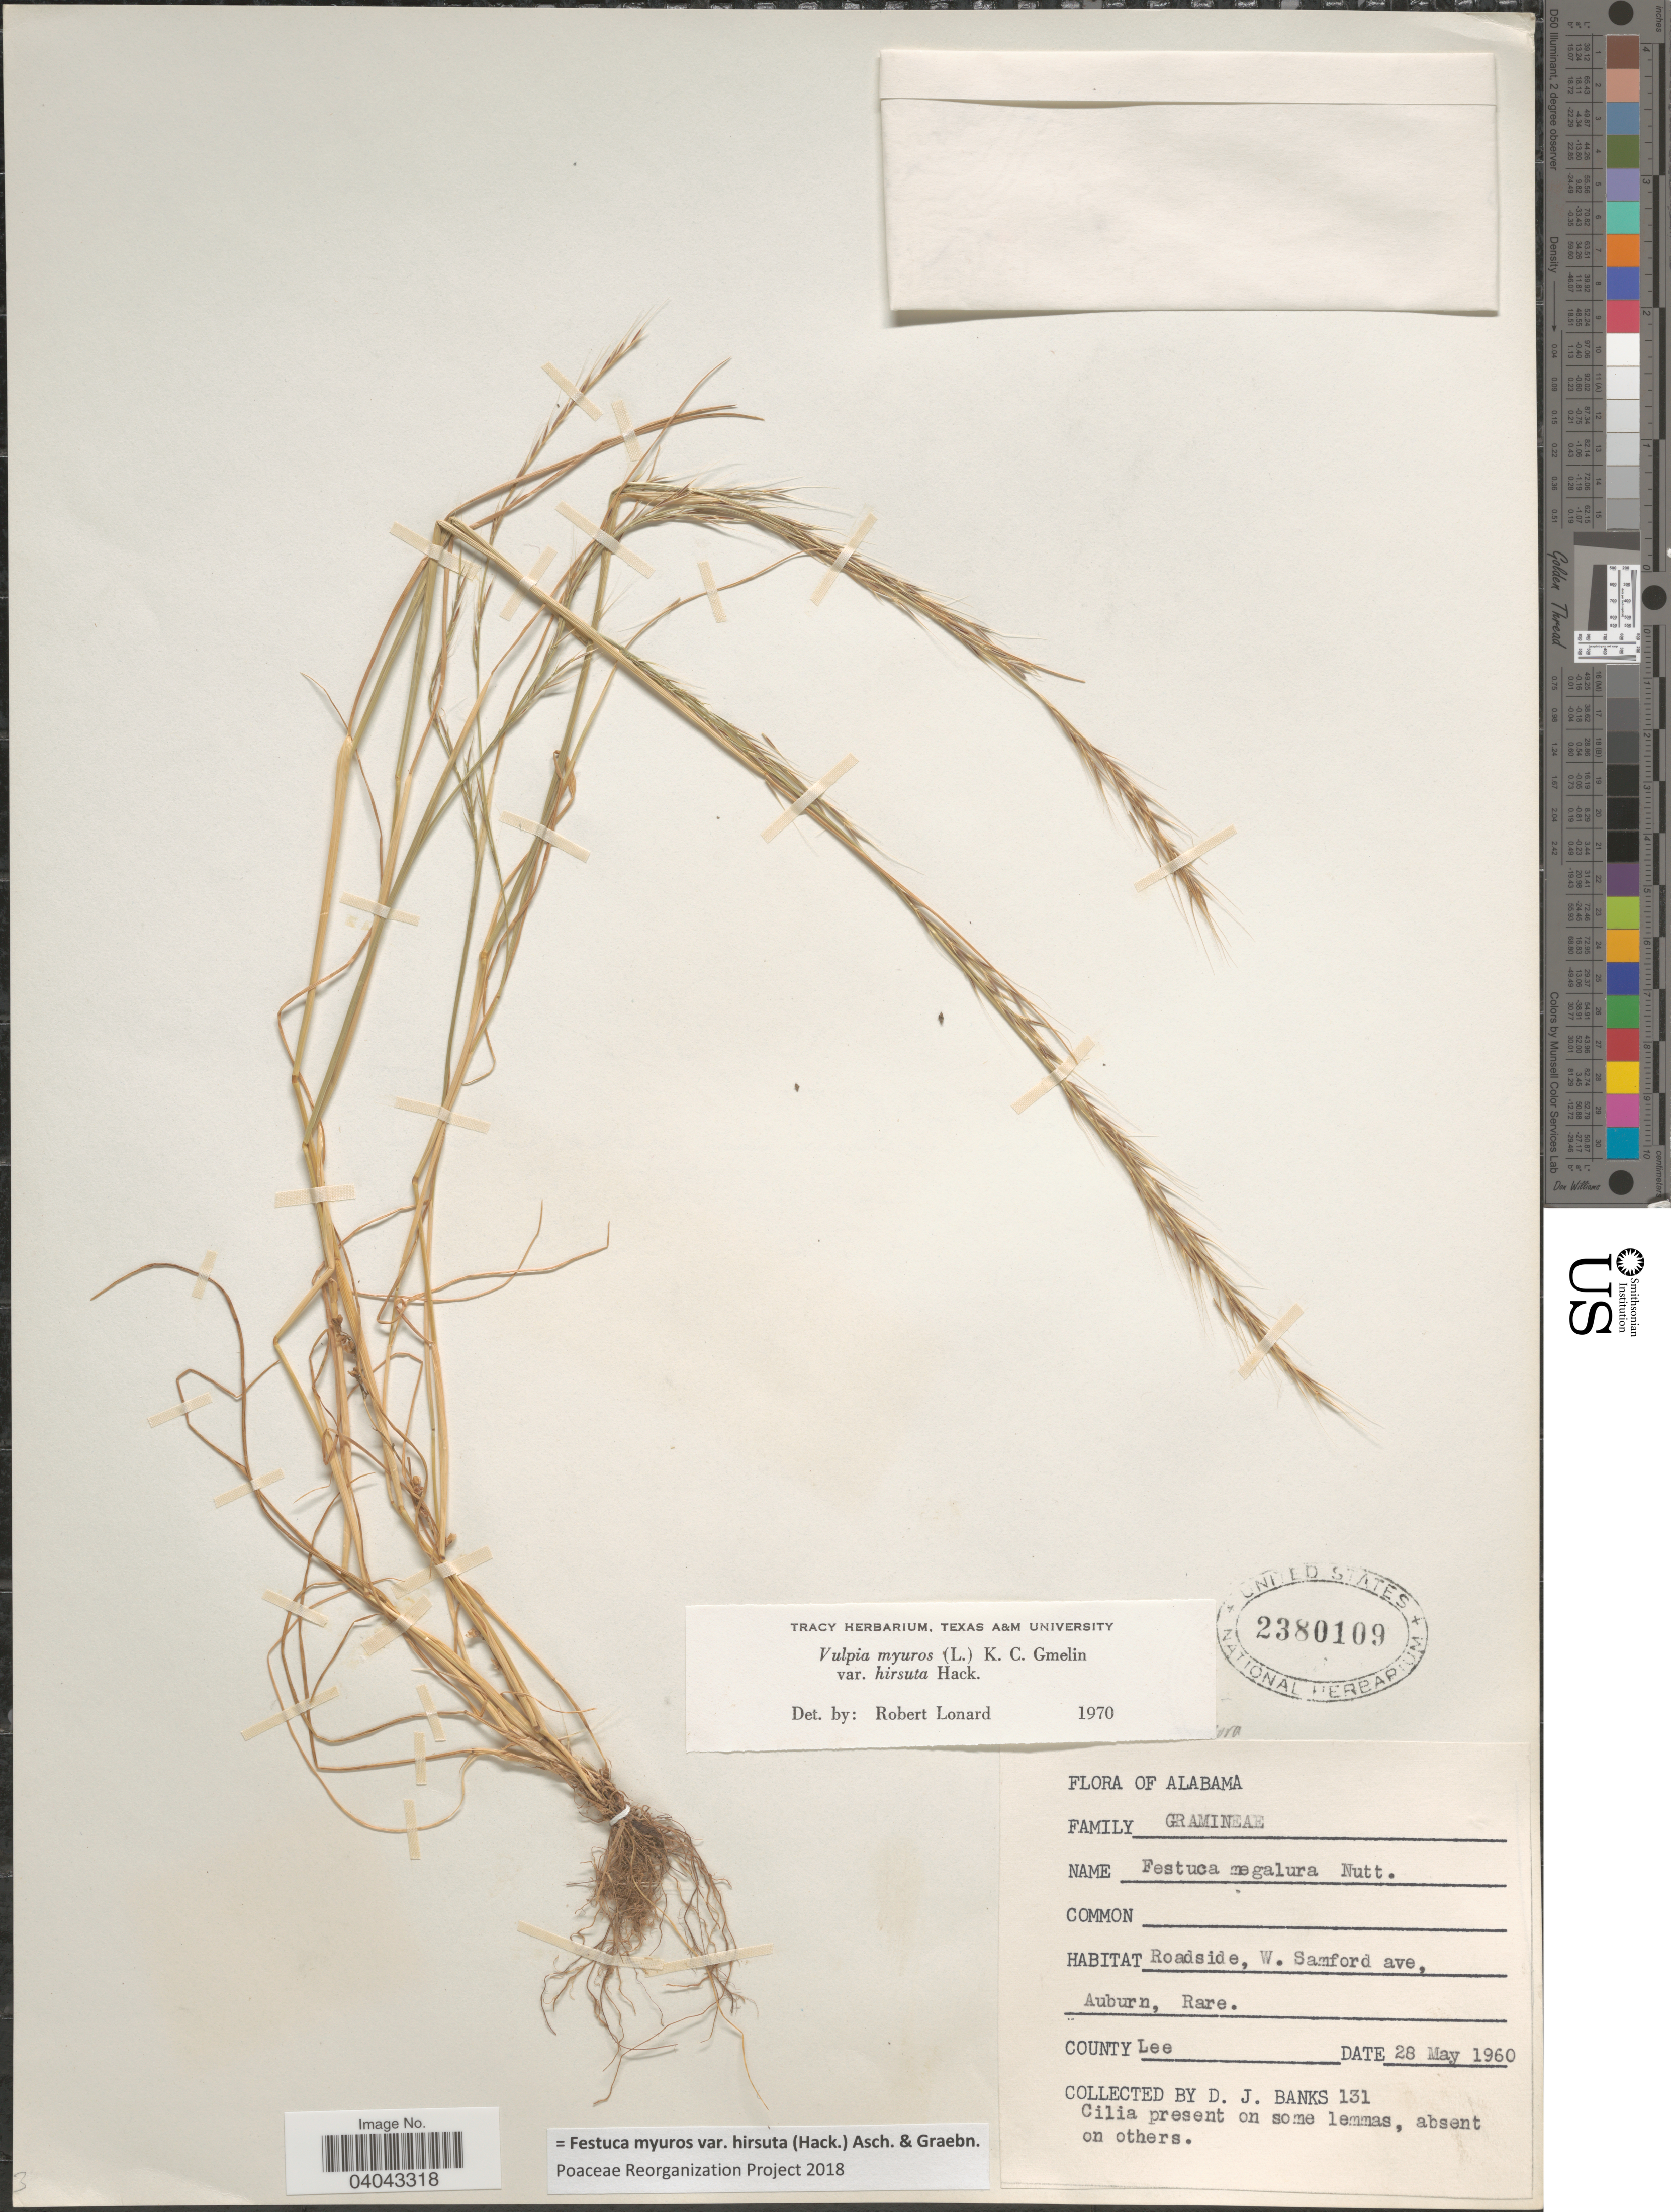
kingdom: Plantae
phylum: Tracheophyta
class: Liliopsida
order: Poales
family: Poaceae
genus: Festuca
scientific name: Festuca myuros var. hirsuta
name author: (Hack.) Asch. & Graebn.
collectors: D. J. Banks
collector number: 131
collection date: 1960-05-28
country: United States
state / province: Alabama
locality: Roadside, W. Samford ave, Auburn, Rare. County Lee.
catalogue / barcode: US 2380109